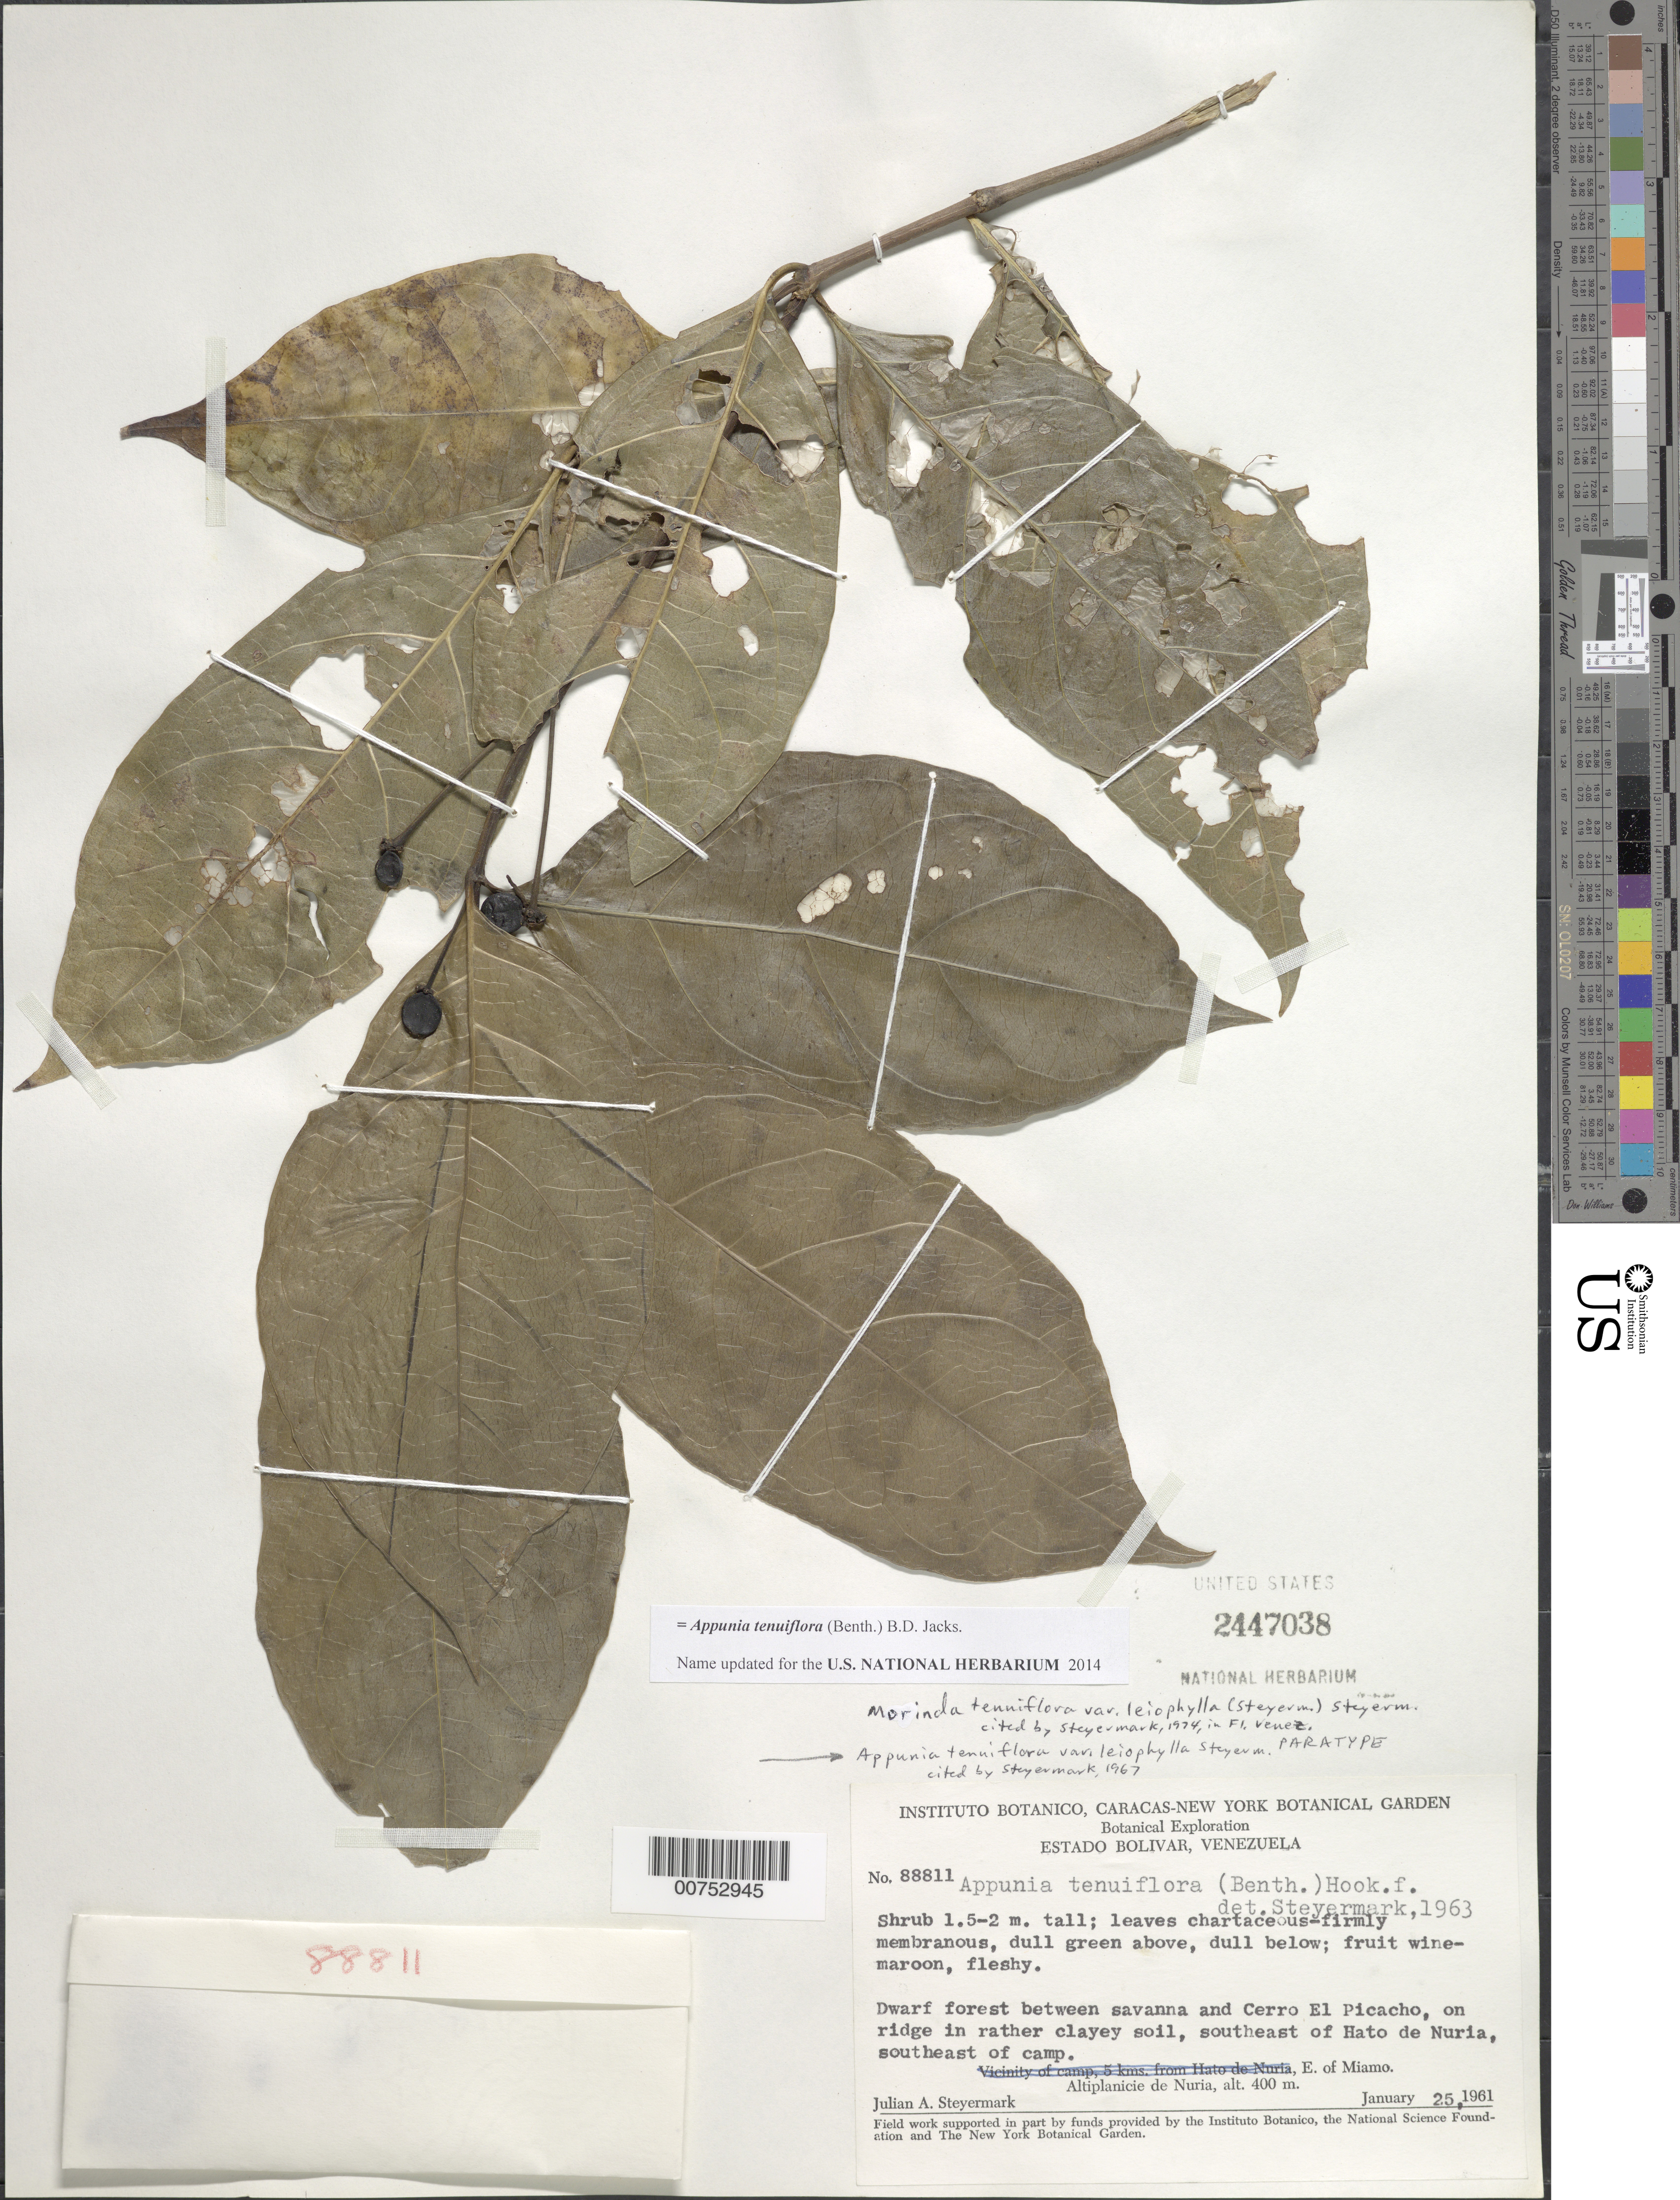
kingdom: Plantae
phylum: Tracheophyta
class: Magnoliopsida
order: Gentianales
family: Rubiaceae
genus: Appunia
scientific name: Appunia tenuiflora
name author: (Benth.) Hook. f. ex B.D. Jacks.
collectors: J. Steyermark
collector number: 88811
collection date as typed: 25-Jan-61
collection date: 1961-01-25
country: Venezuela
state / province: Bolívar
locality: Altiplanicie de Nuria; E of Miamo, SE of Hato de Nuria, between savanna and Cerro El Picacho, SE of camp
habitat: On ridge in rather clayey soil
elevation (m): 400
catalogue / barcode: US 2447038